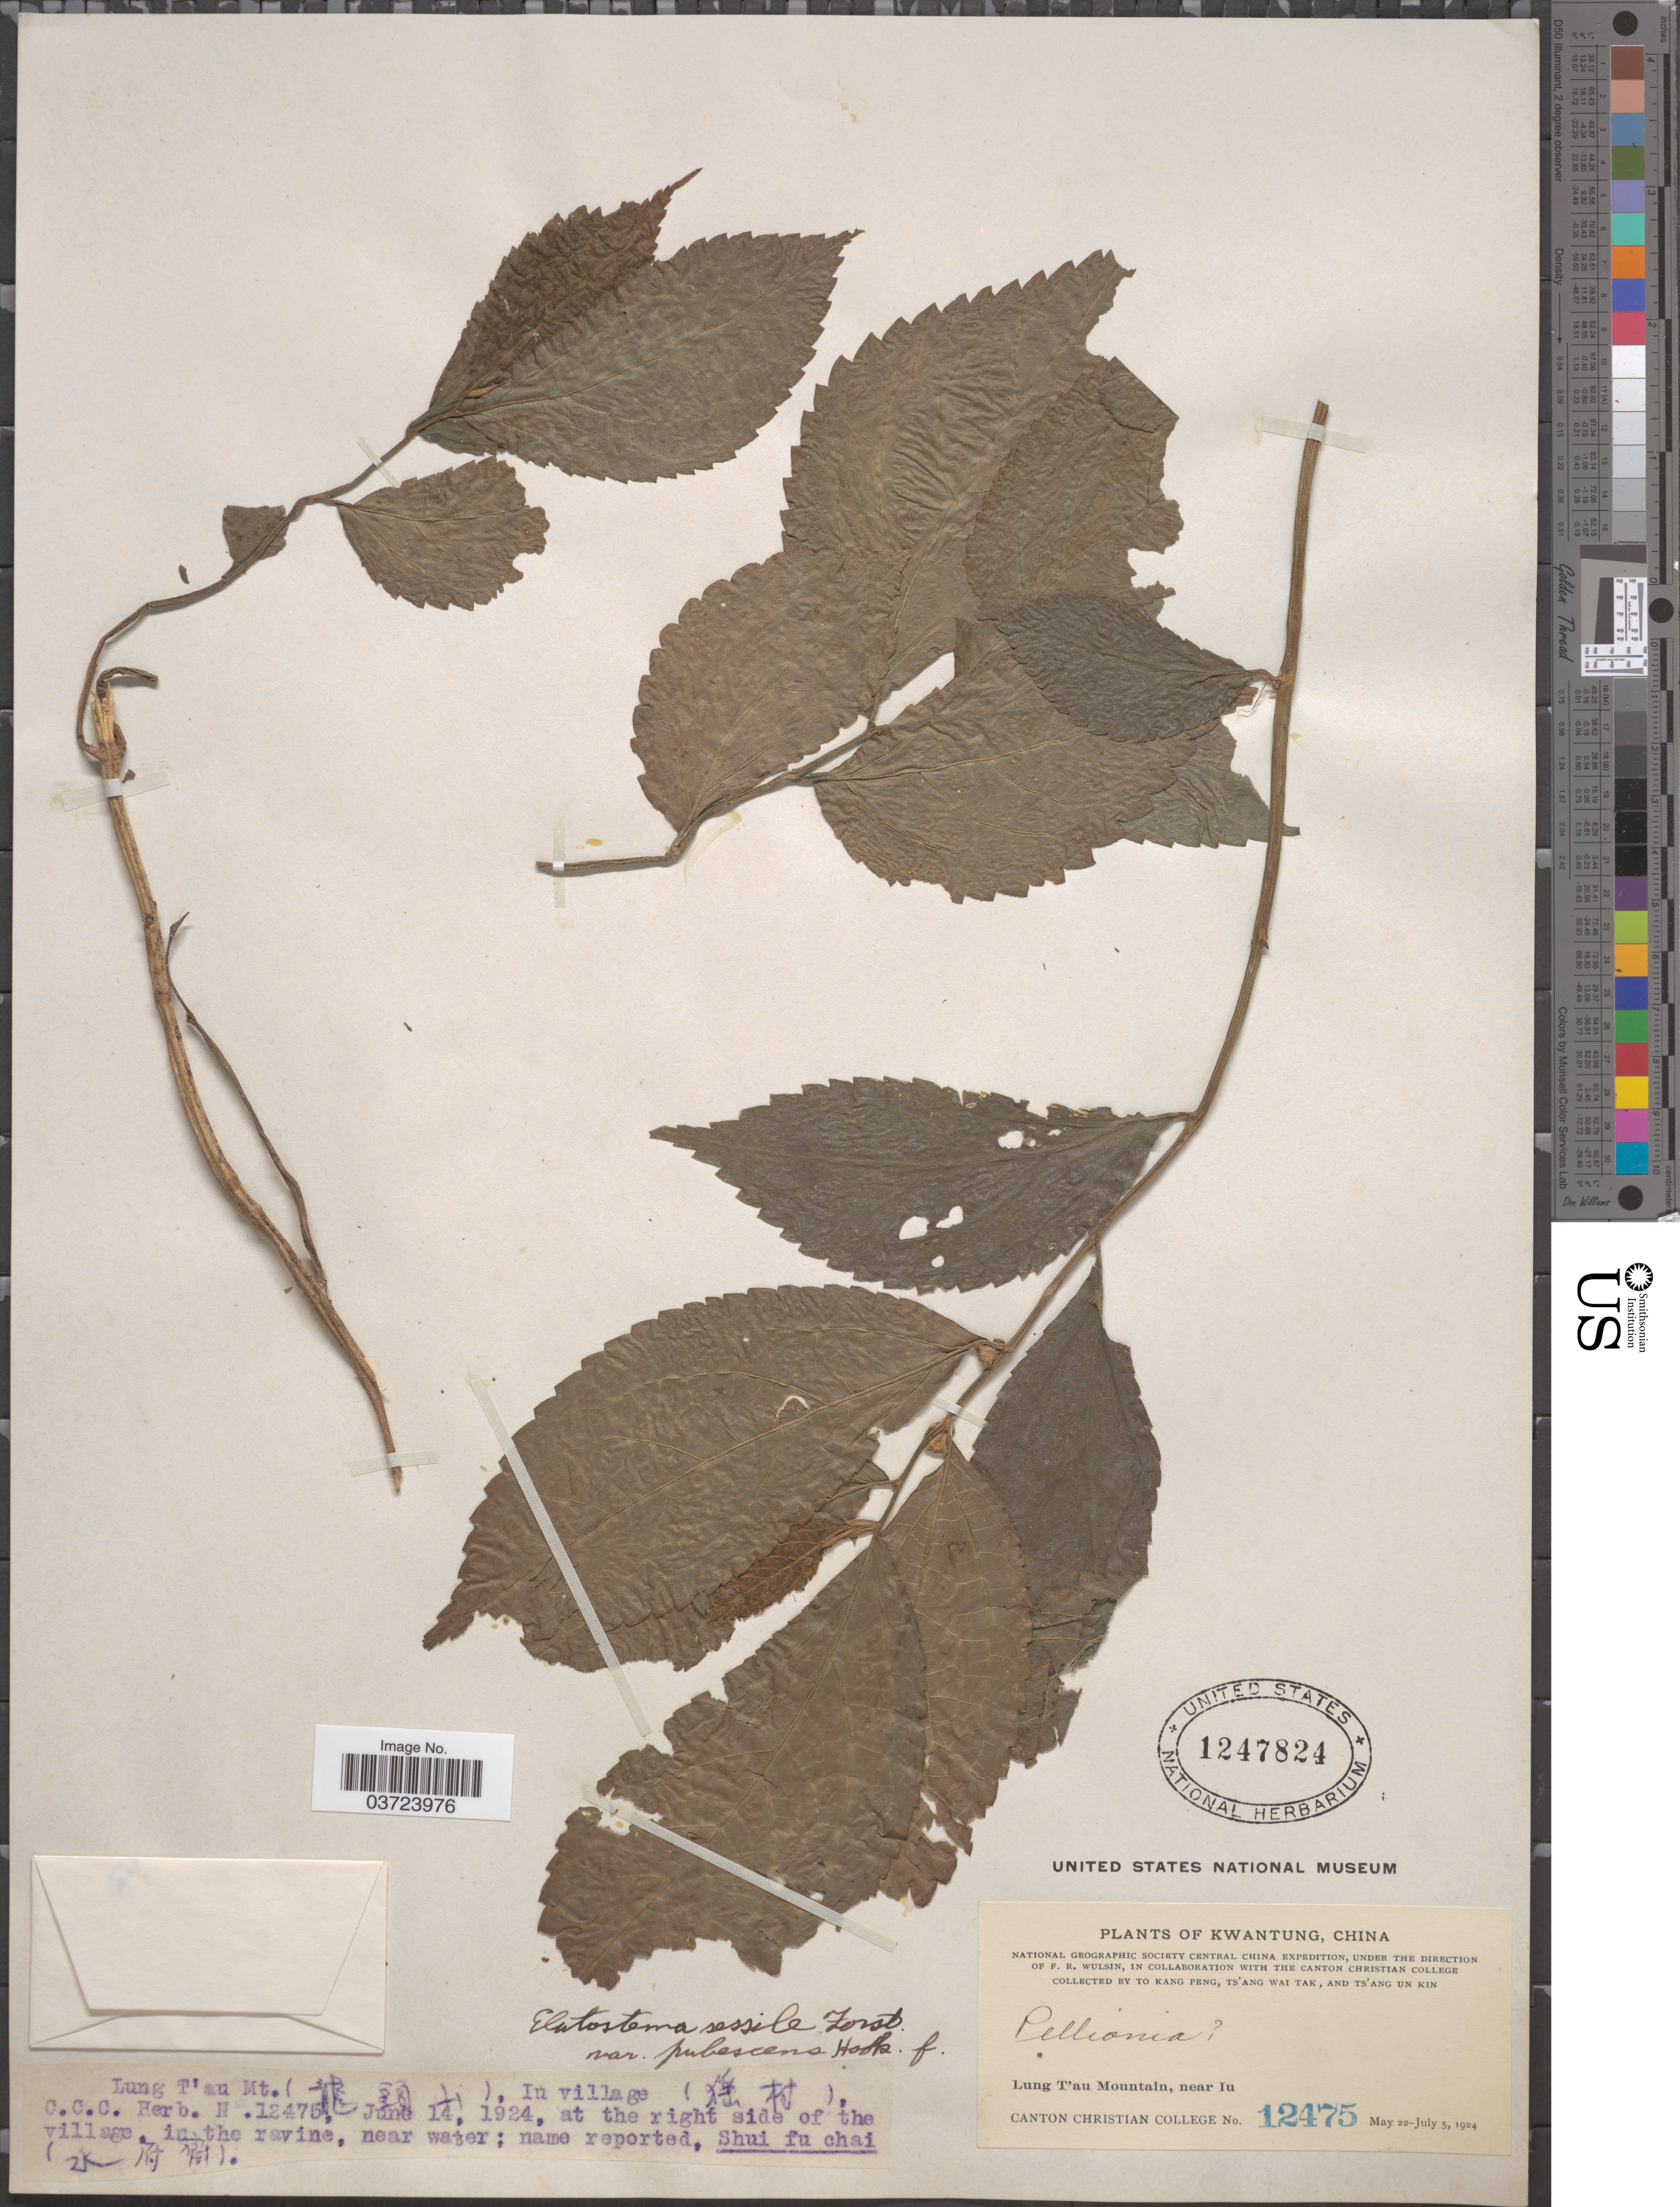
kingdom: Plantae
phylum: Tracheophyta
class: Magnoliopsida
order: Rosales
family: Urticaceae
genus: Elatostema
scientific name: Elatostema sessile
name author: J.R. Forst. & G. Forst.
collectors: T. K. Peng, W. T. Tsang & Ts' Ang Un Kin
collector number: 12475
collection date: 1924-06-14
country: China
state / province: Guangdong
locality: Kwangtung. Lung T'au Mountain, Near Iu. In village (X) at the right side of the village, in the ravine, near water.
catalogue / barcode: US 1247824